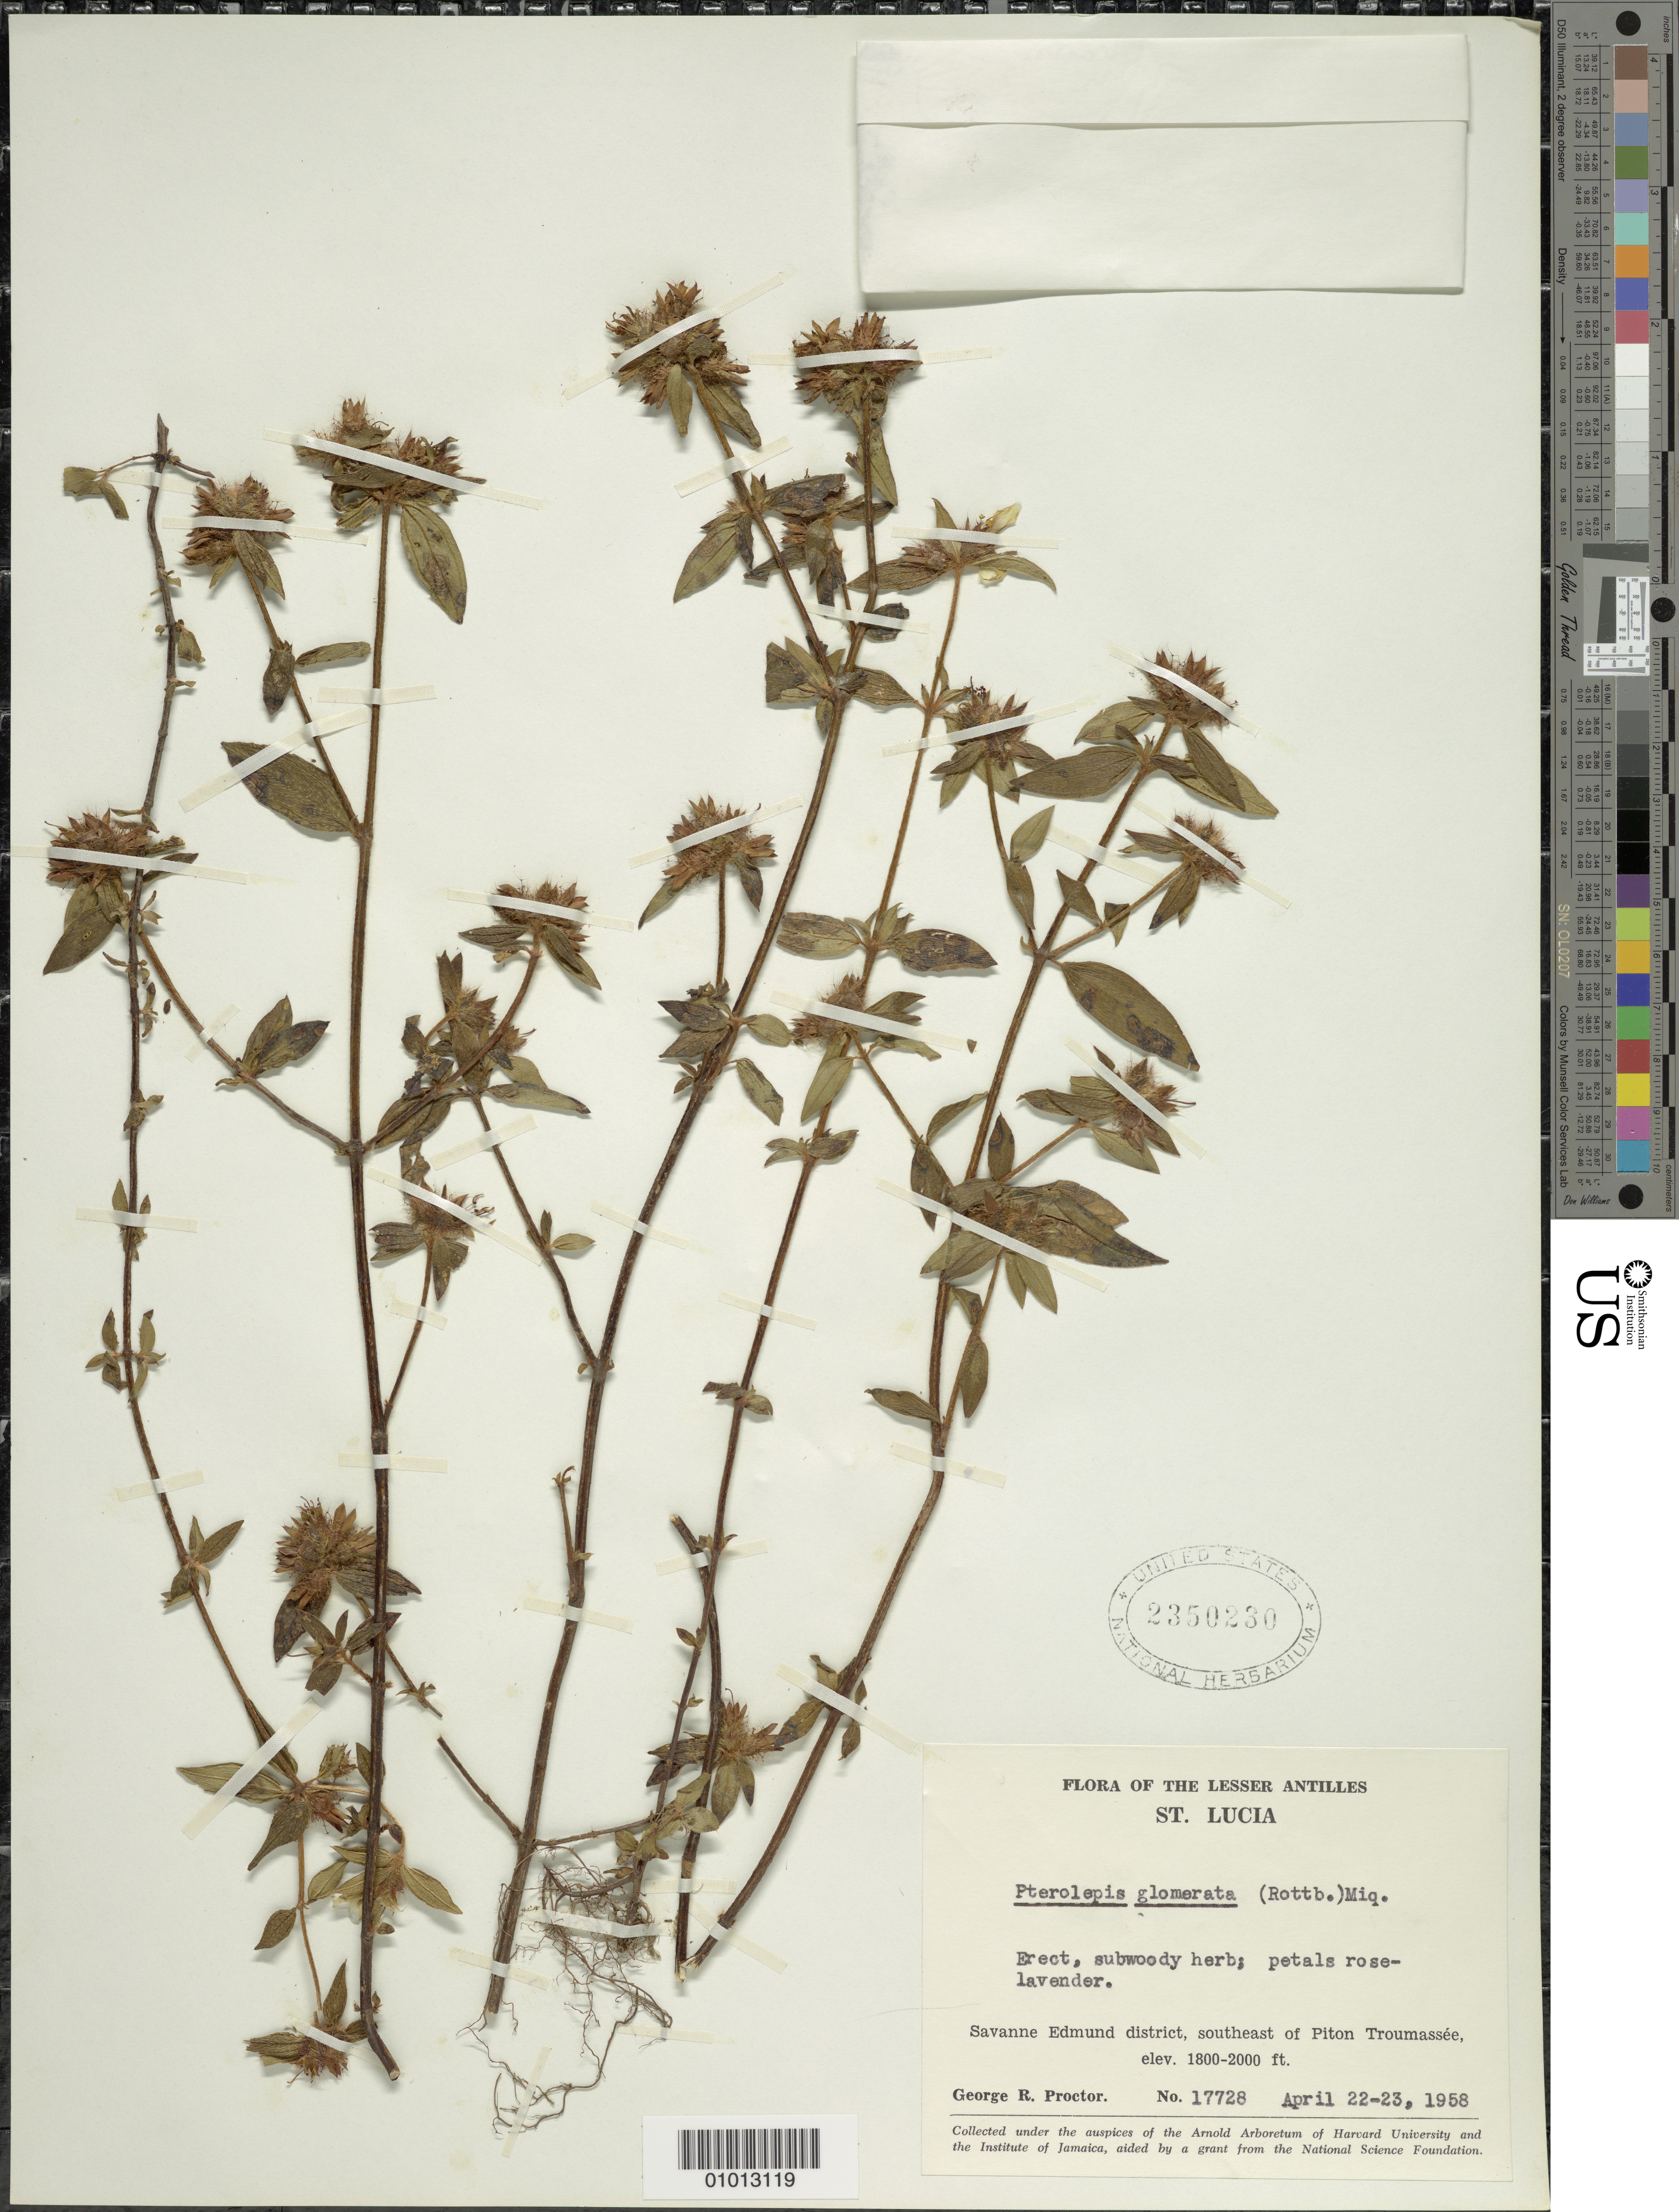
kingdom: Plantae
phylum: Tracheophyta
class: Magnoliopsida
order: Myrtales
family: Melastomataceae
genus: Pterolepis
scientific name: Pterolepis glomerata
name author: (Rottb.) Miq.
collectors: G. R. Proctor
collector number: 17728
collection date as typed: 22 Apr 1958 to 23 Apr 1958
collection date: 1958-04-22/1958-04-23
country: St. Lucia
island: St. Lucia I.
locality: Savanne Edmund district, southeast of Piton Troumassée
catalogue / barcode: US 2350230